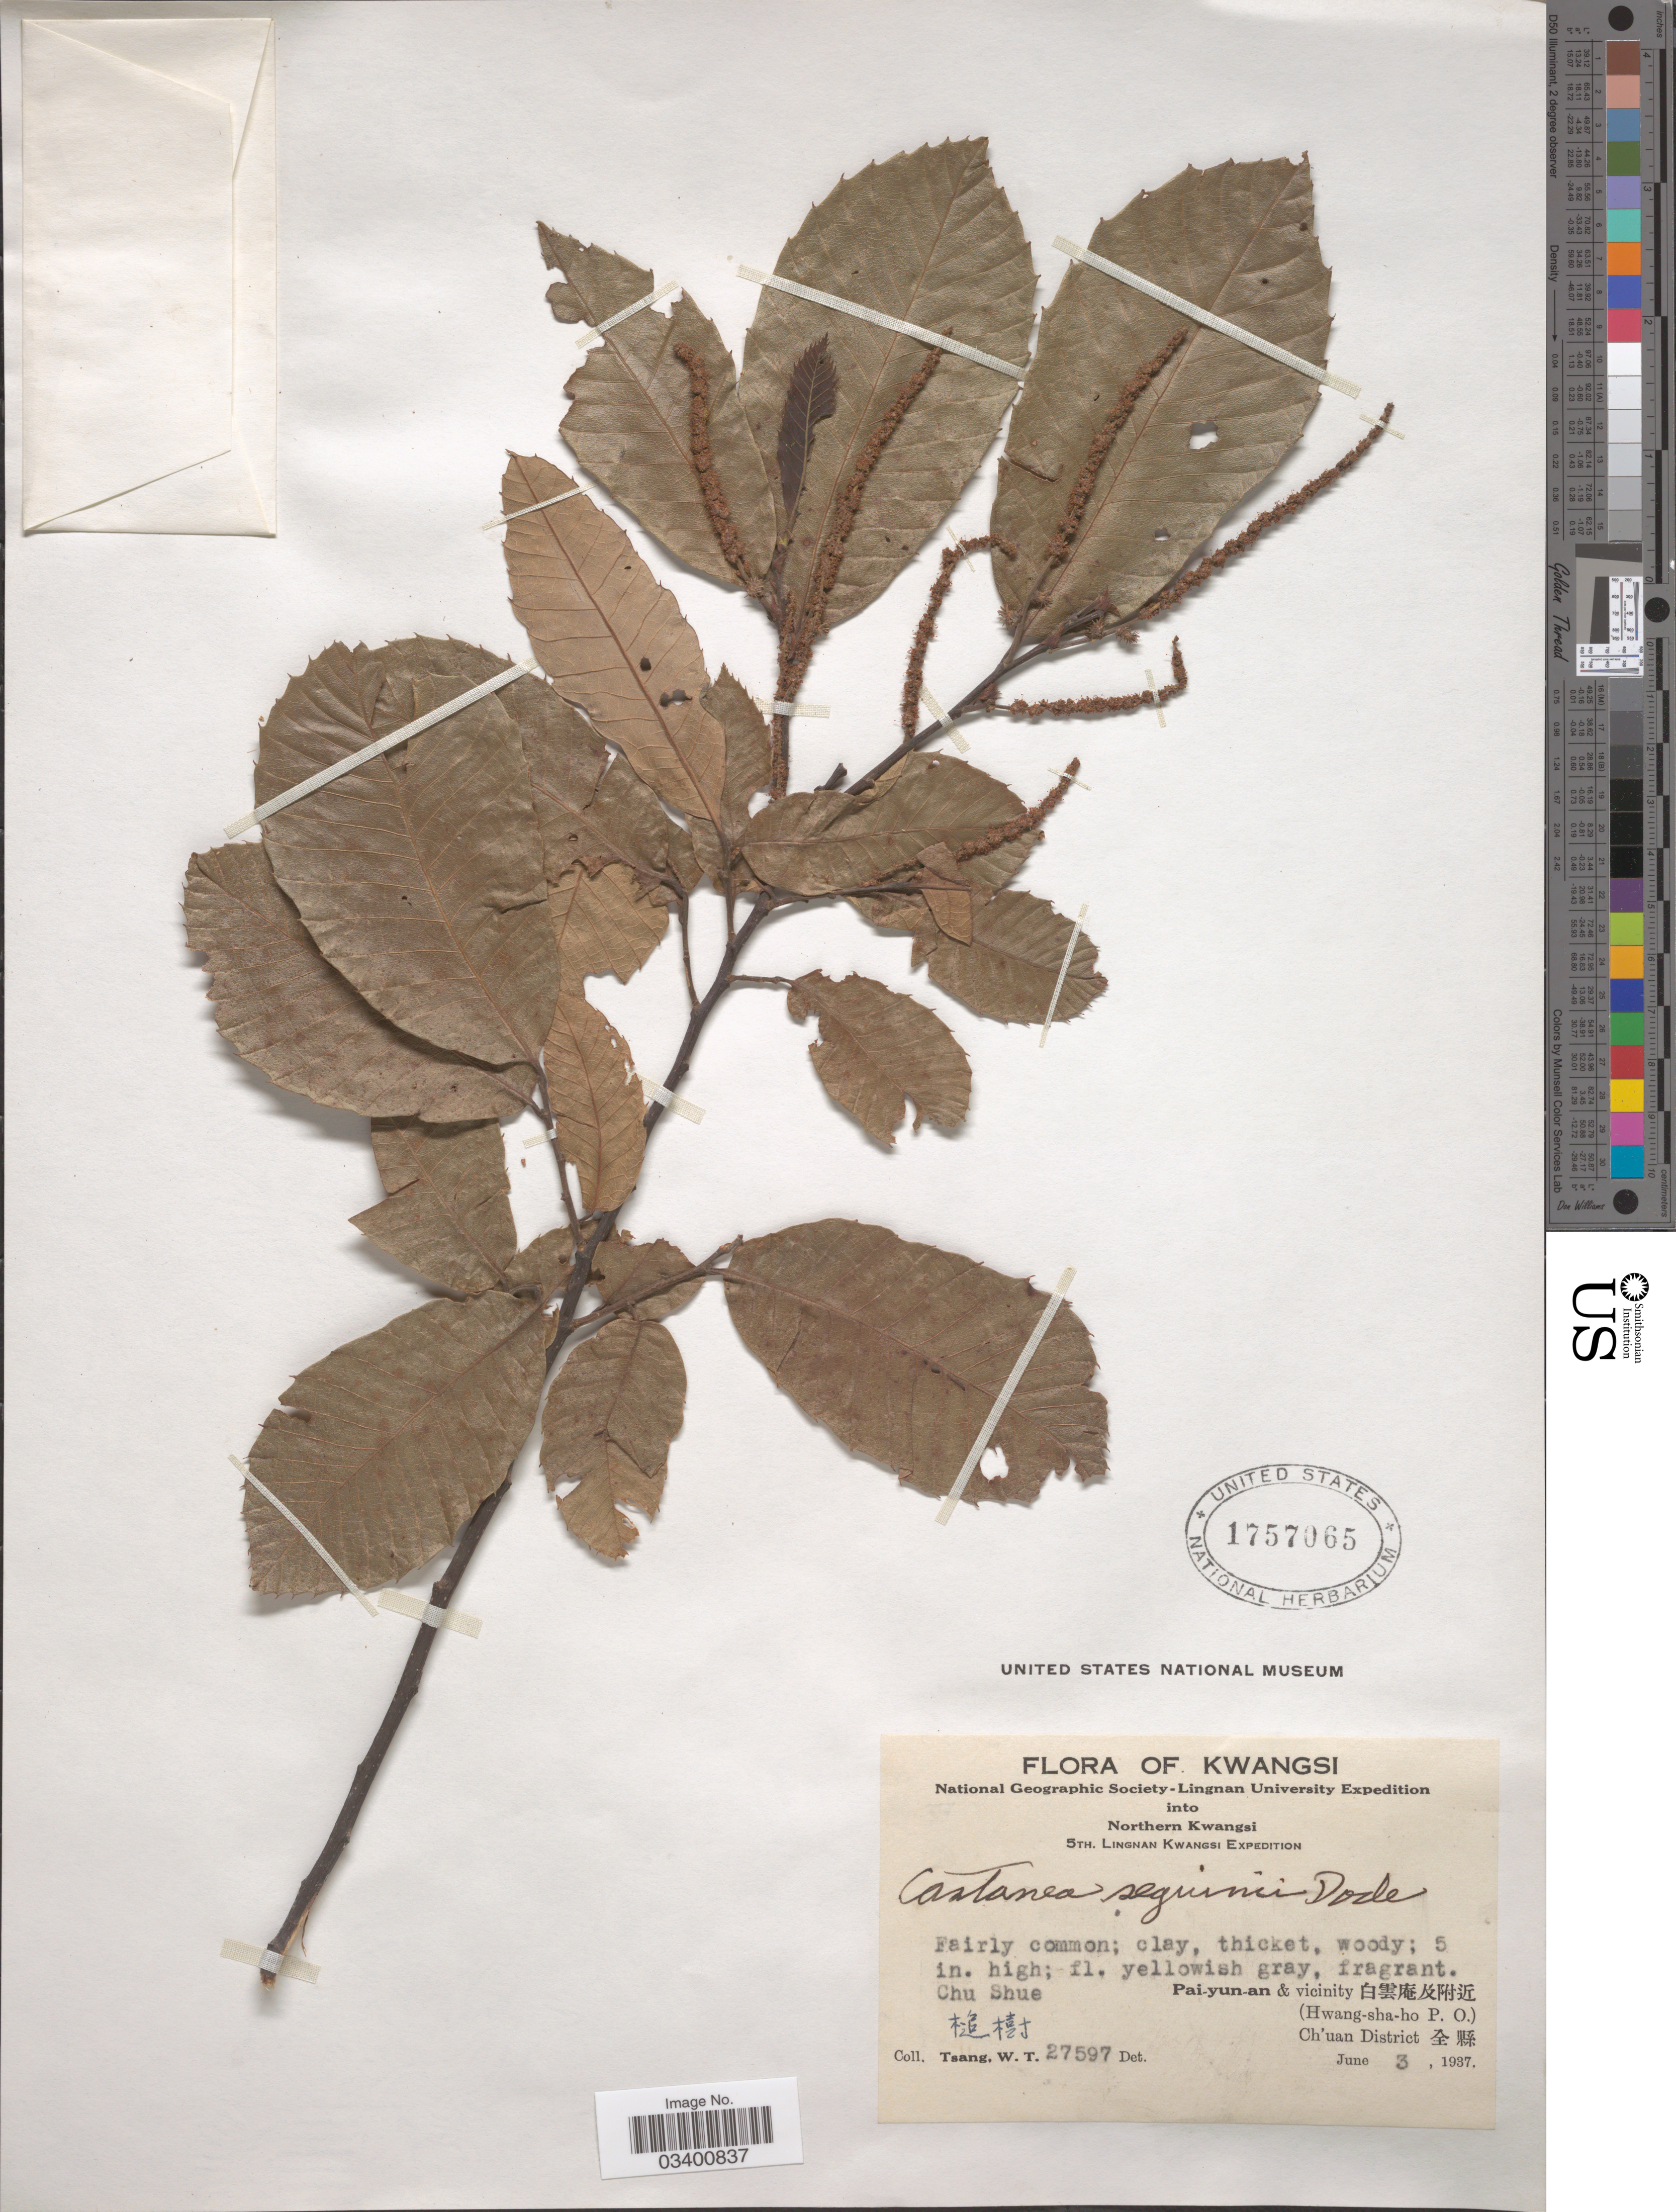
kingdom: Plantae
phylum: Tracheophyta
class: Magnoliopsida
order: Fagales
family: Fagaceae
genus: Castanea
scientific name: Castanea seguinii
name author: Dode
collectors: W. T. Tsang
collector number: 27597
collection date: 1937-06-03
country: China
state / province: Guangxi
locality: Northern Kwangsi. Chu Shue. Pai-yun-an & vicinity X. (Hwang-sha-ho P. O.). Ch'uan District X.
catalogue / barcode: US 1757065